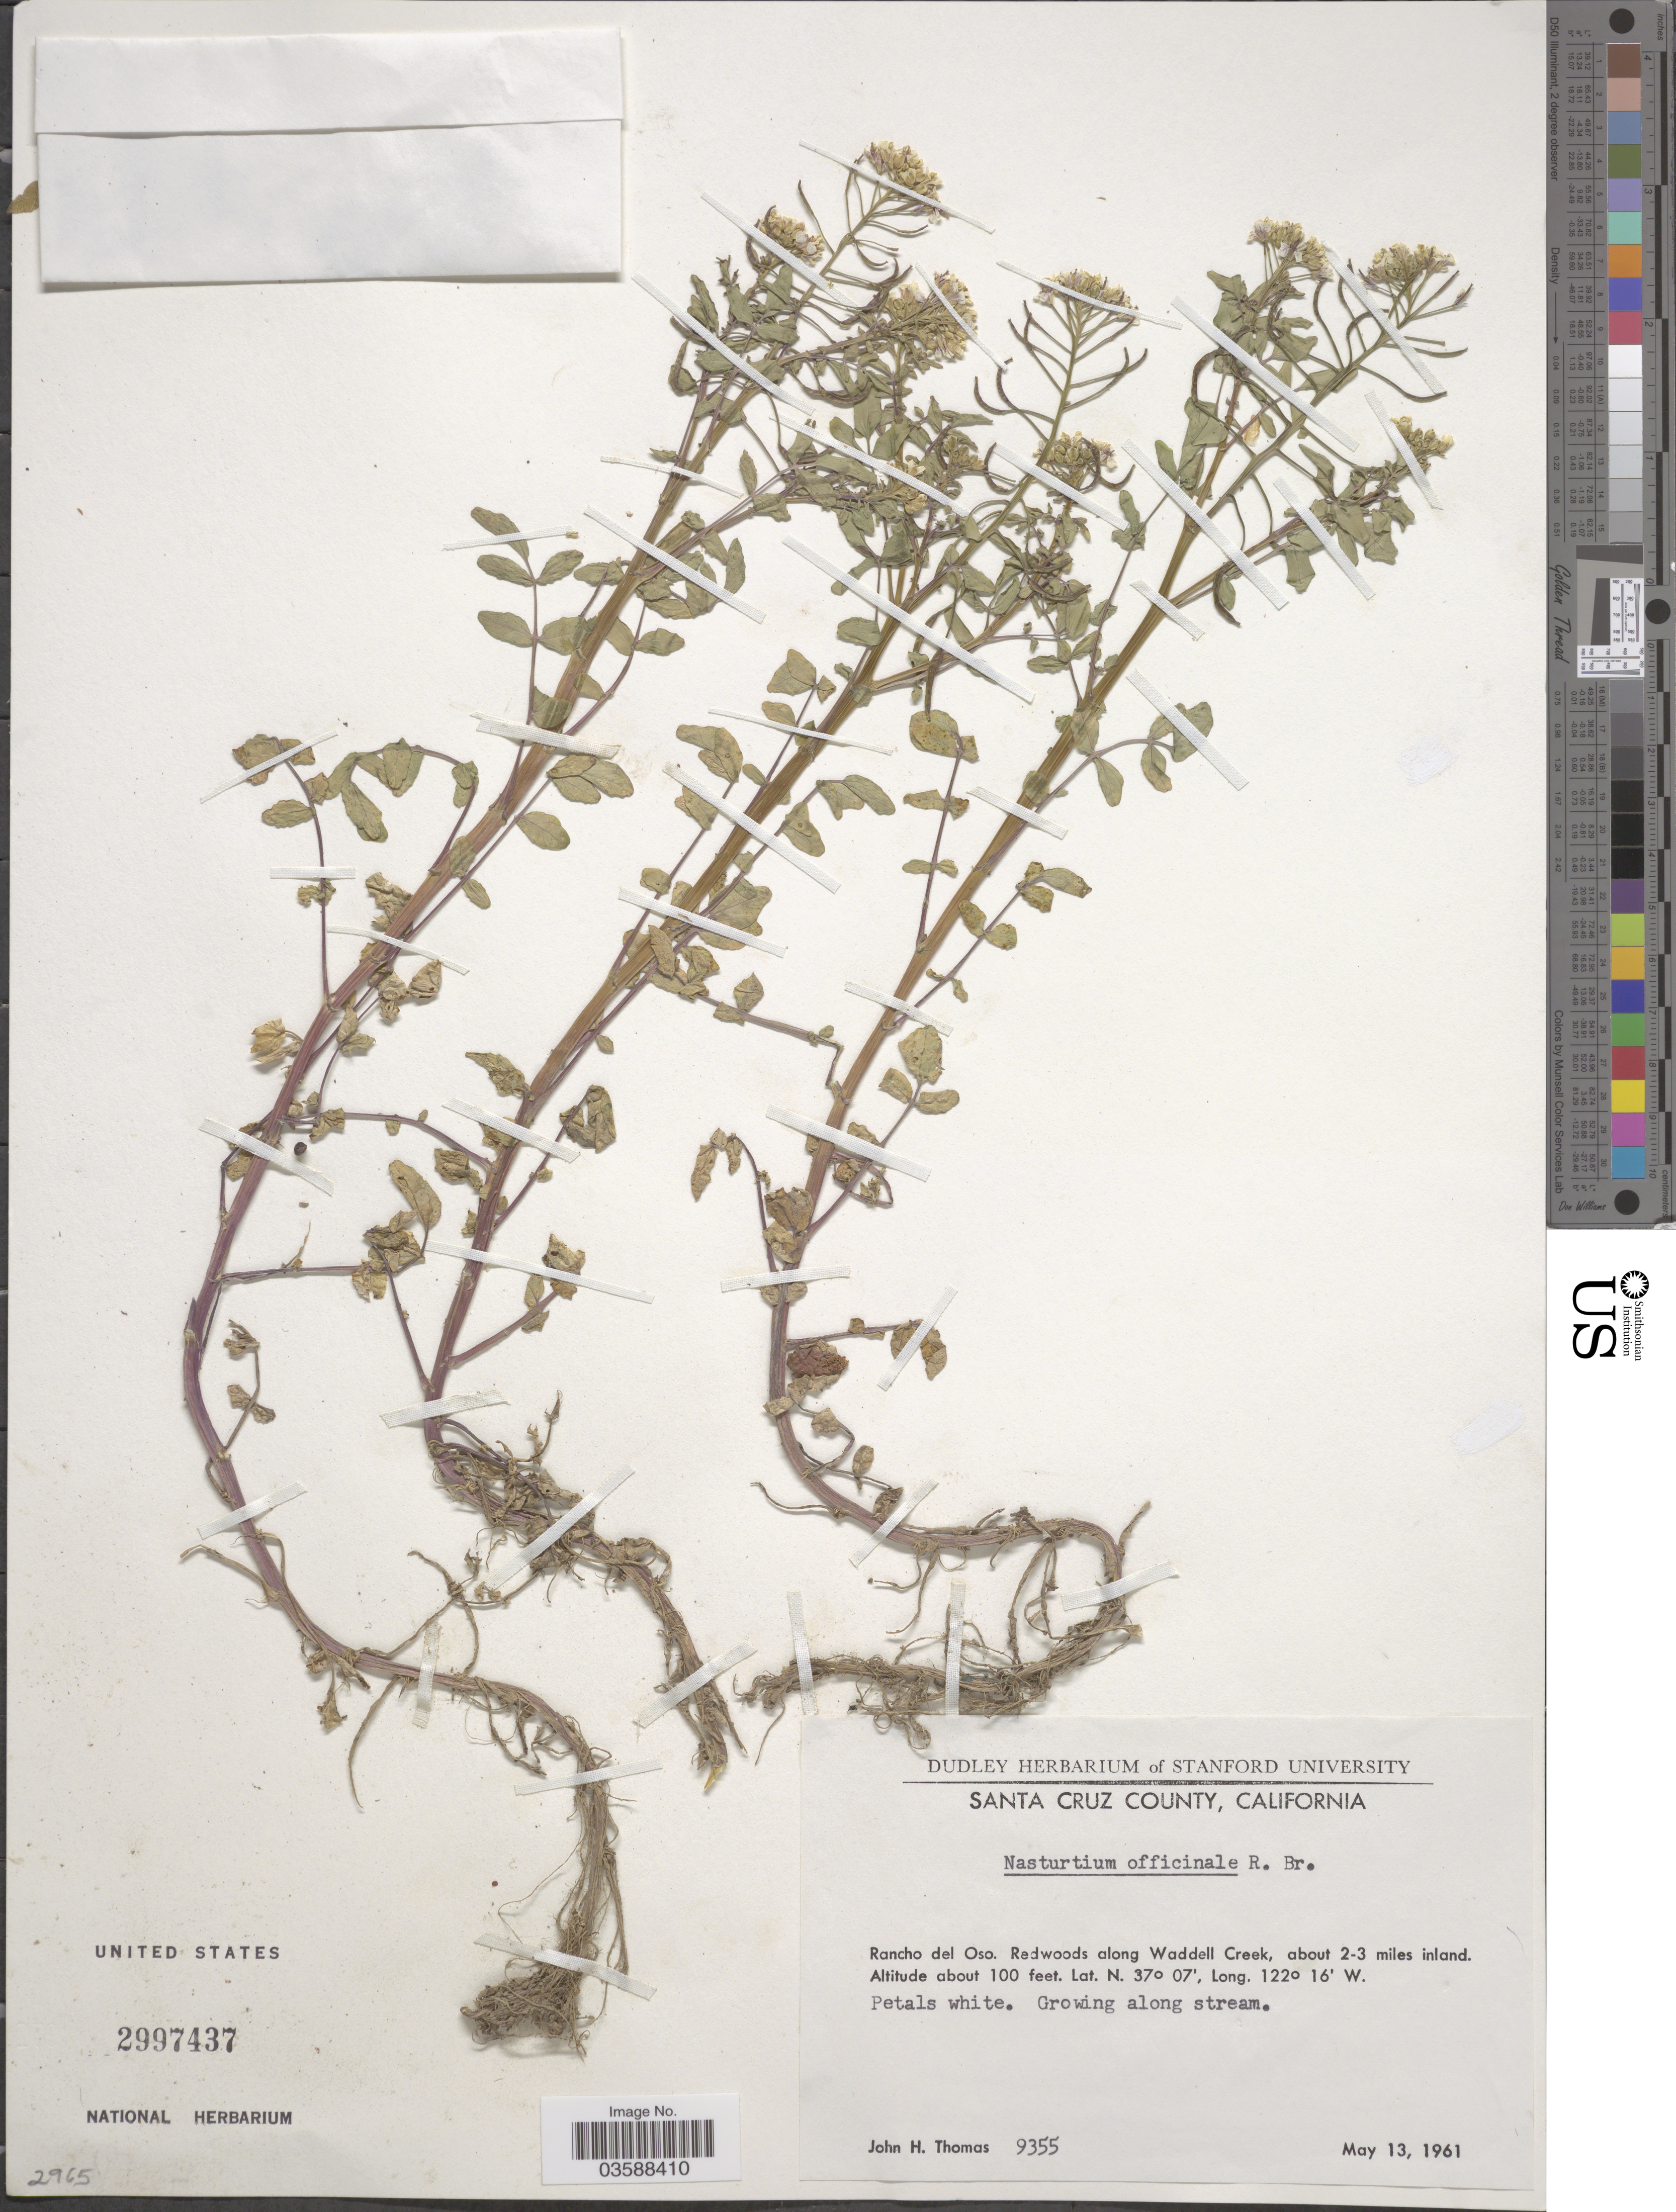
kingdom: Plantae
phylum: Tracheophyta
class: Magnoliopsida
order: Brassicales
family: Brassicaceae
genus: Nasturtium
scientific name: Nasturtium officinale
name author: R. Br.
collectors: J. H. Thomas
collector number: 9355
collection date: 1961-05-13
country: United States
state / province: California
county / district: Santa Cruz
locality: Santa Cruz County; Rancho del Oso. Redwoods along Waddell Creek, about 2-3 miles inland.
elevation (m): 30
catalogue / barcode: US 2997437